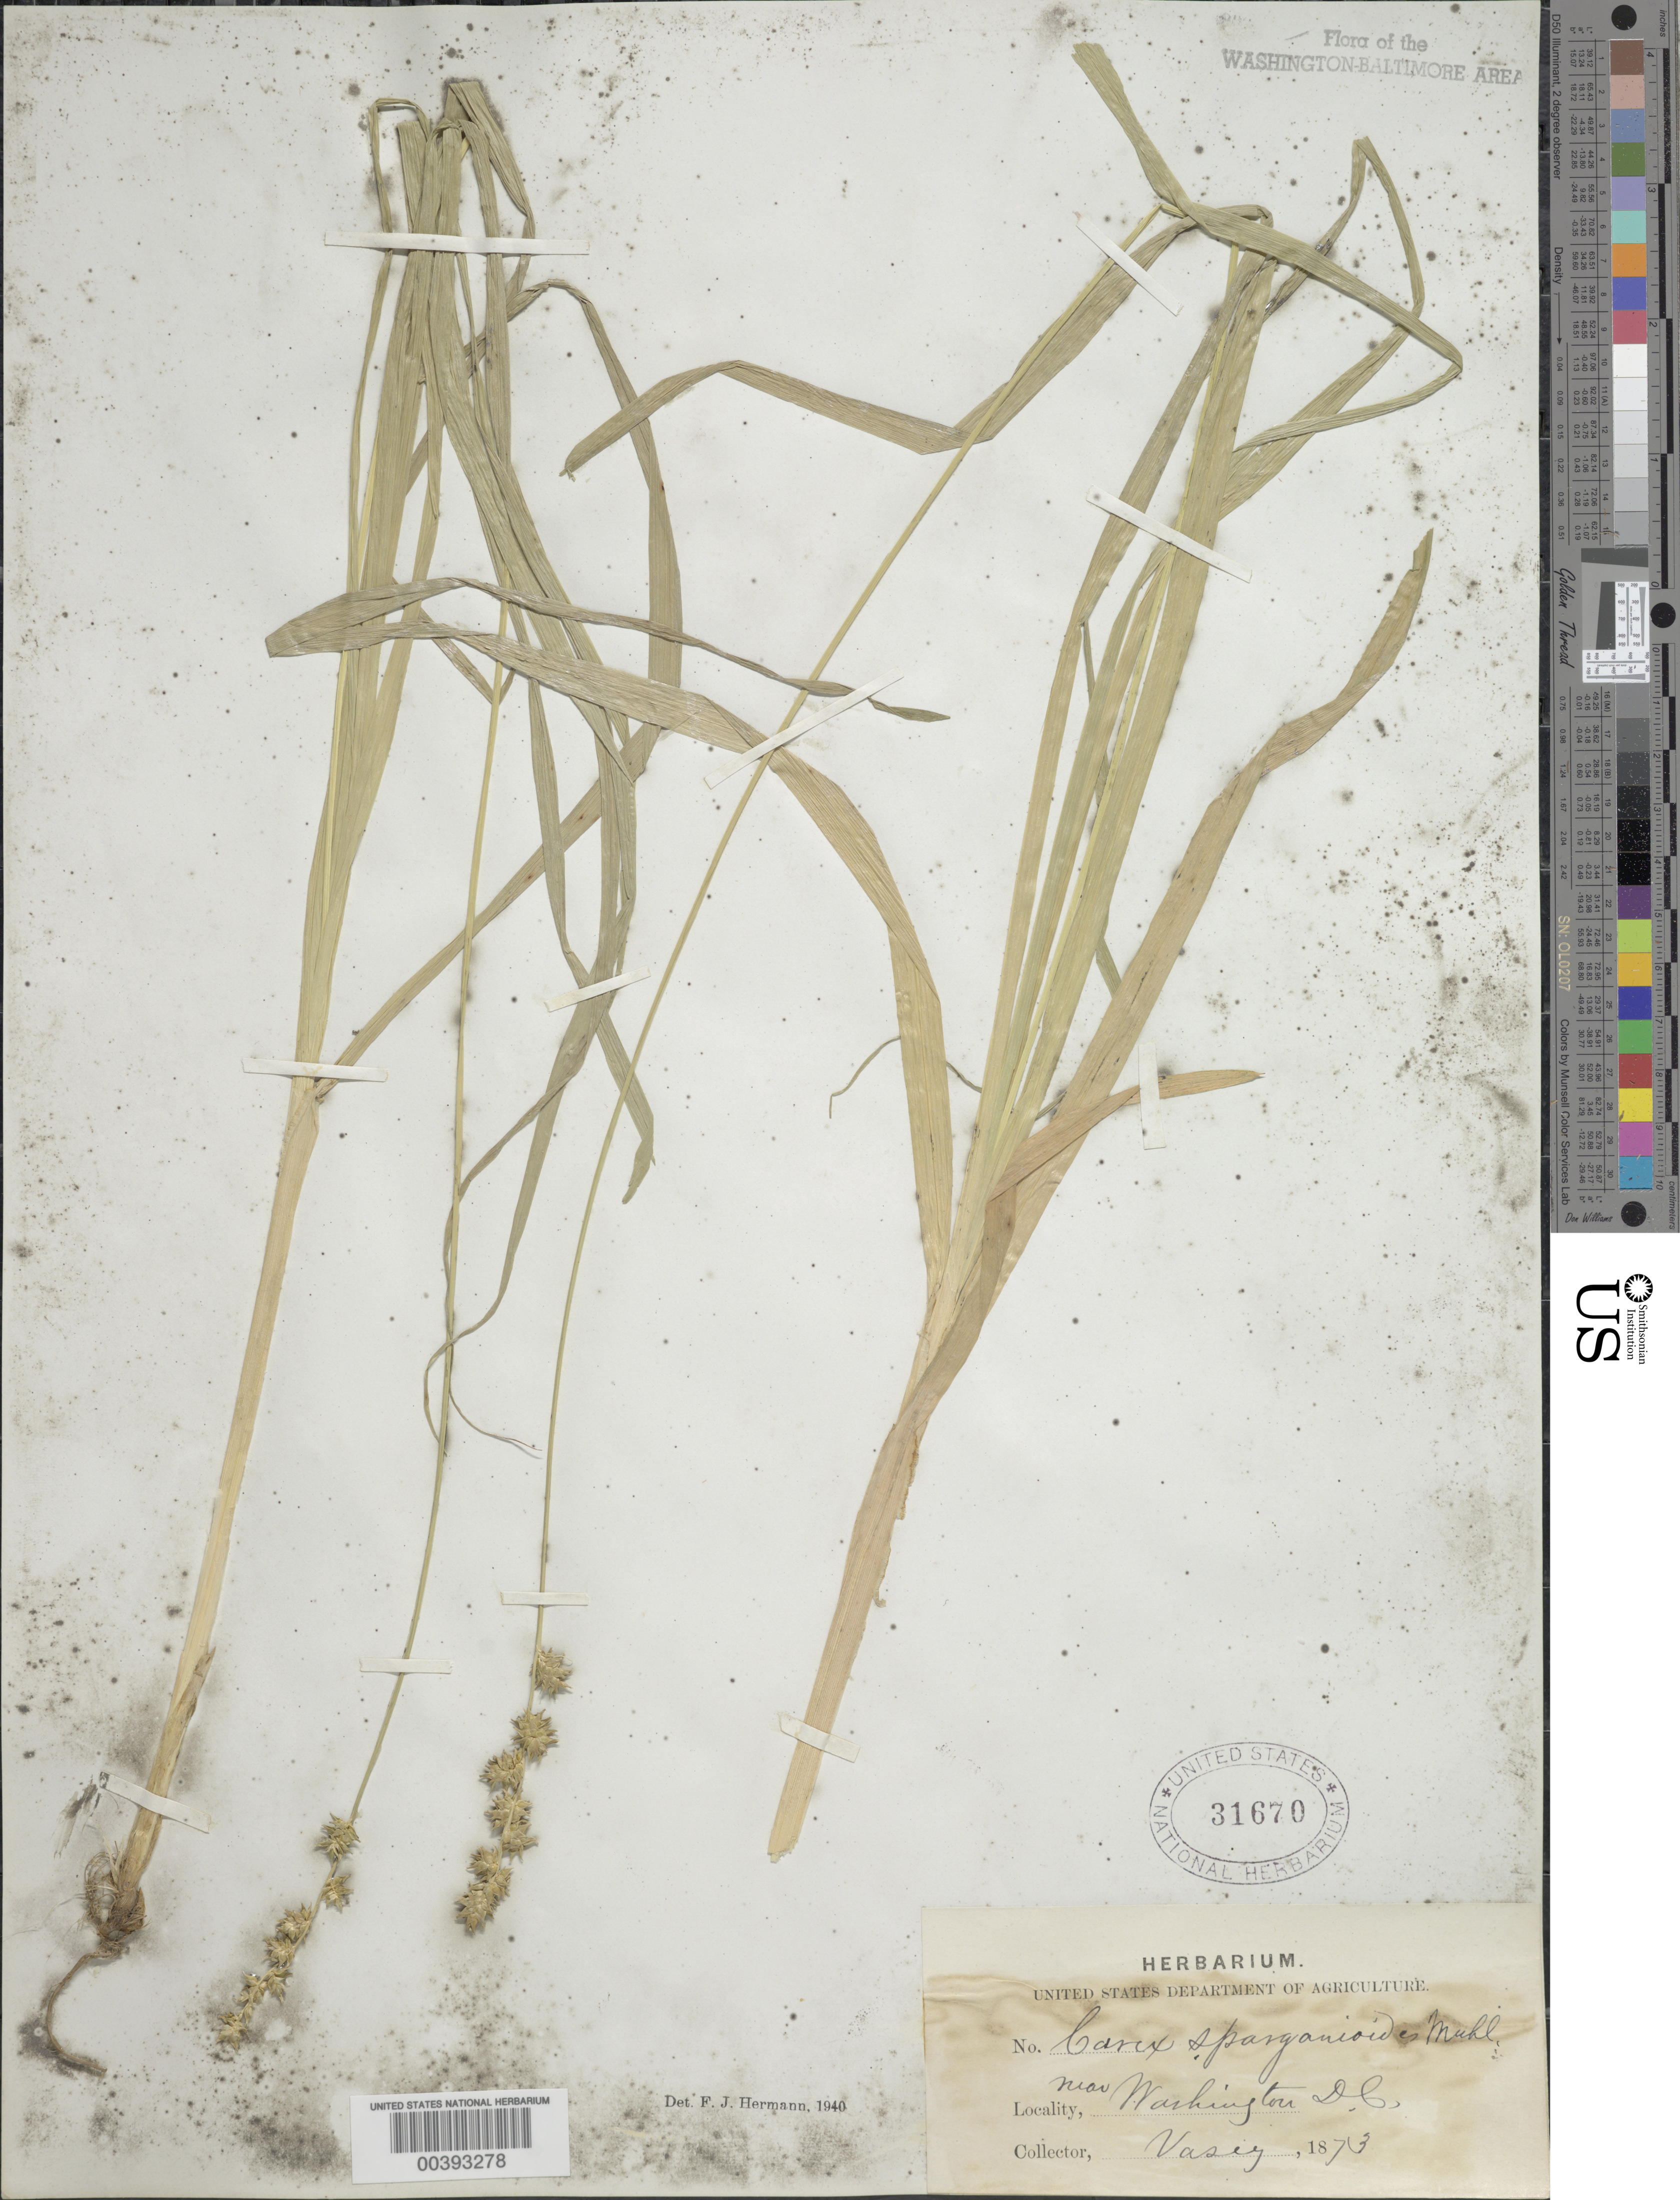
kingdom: Plantae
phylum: Tracheophyta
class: Liliopsida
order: Poales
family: Cyperaceae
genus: Carex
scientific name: Carex sparganioides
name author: Muhl. ex Willd.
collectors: G. Vasey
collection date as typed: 1873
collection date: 1873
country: United States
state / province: District of Columbia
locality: DC vicinity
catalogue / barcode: US 31670